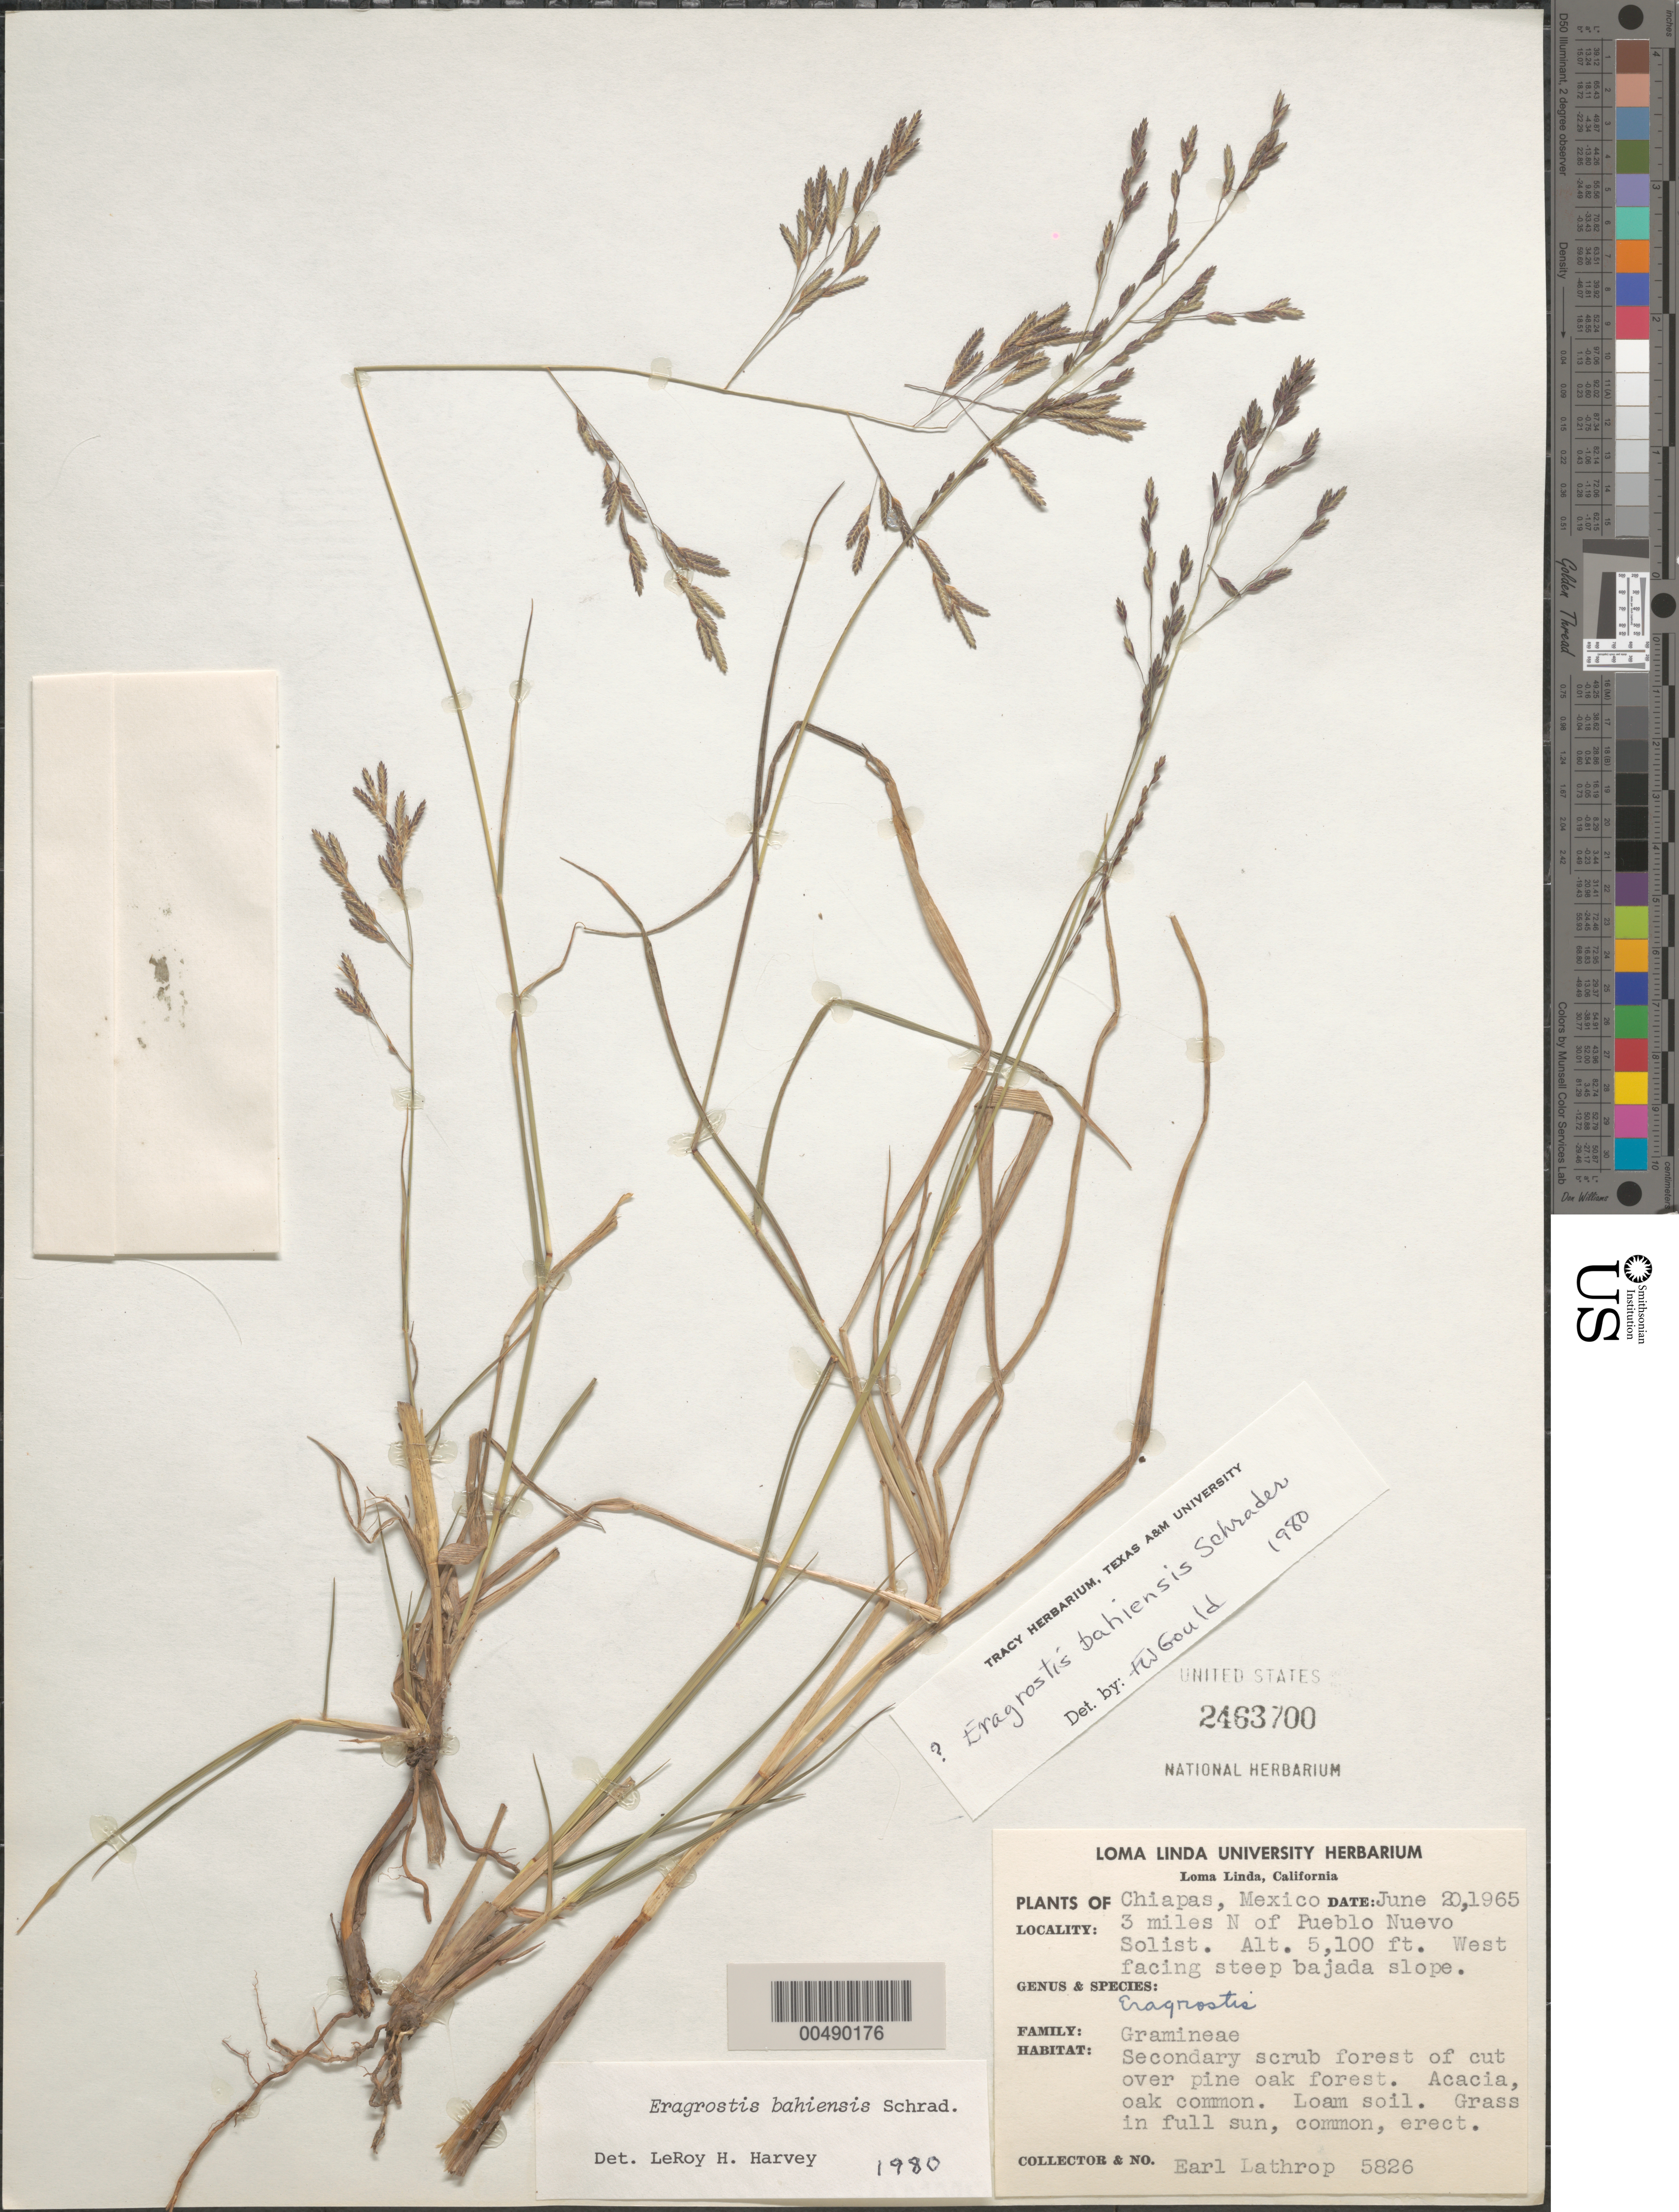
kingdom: Plantae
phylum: Tracheophyta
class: Liliopsida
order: Poales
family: Poaceae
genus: Eragrostis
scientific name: Eragrostis bahiensis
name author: Schrad. ex Schult.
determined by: Harvey, L. H.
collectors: E. W. Lathrop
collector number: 5826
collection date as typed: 20 Jun 1965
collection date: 1965-06-20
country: Mexico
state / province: Chiapas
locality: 3 mi N of Pueblo Nuevo Solistahuacán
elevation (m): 1554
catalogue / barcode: US 2463700